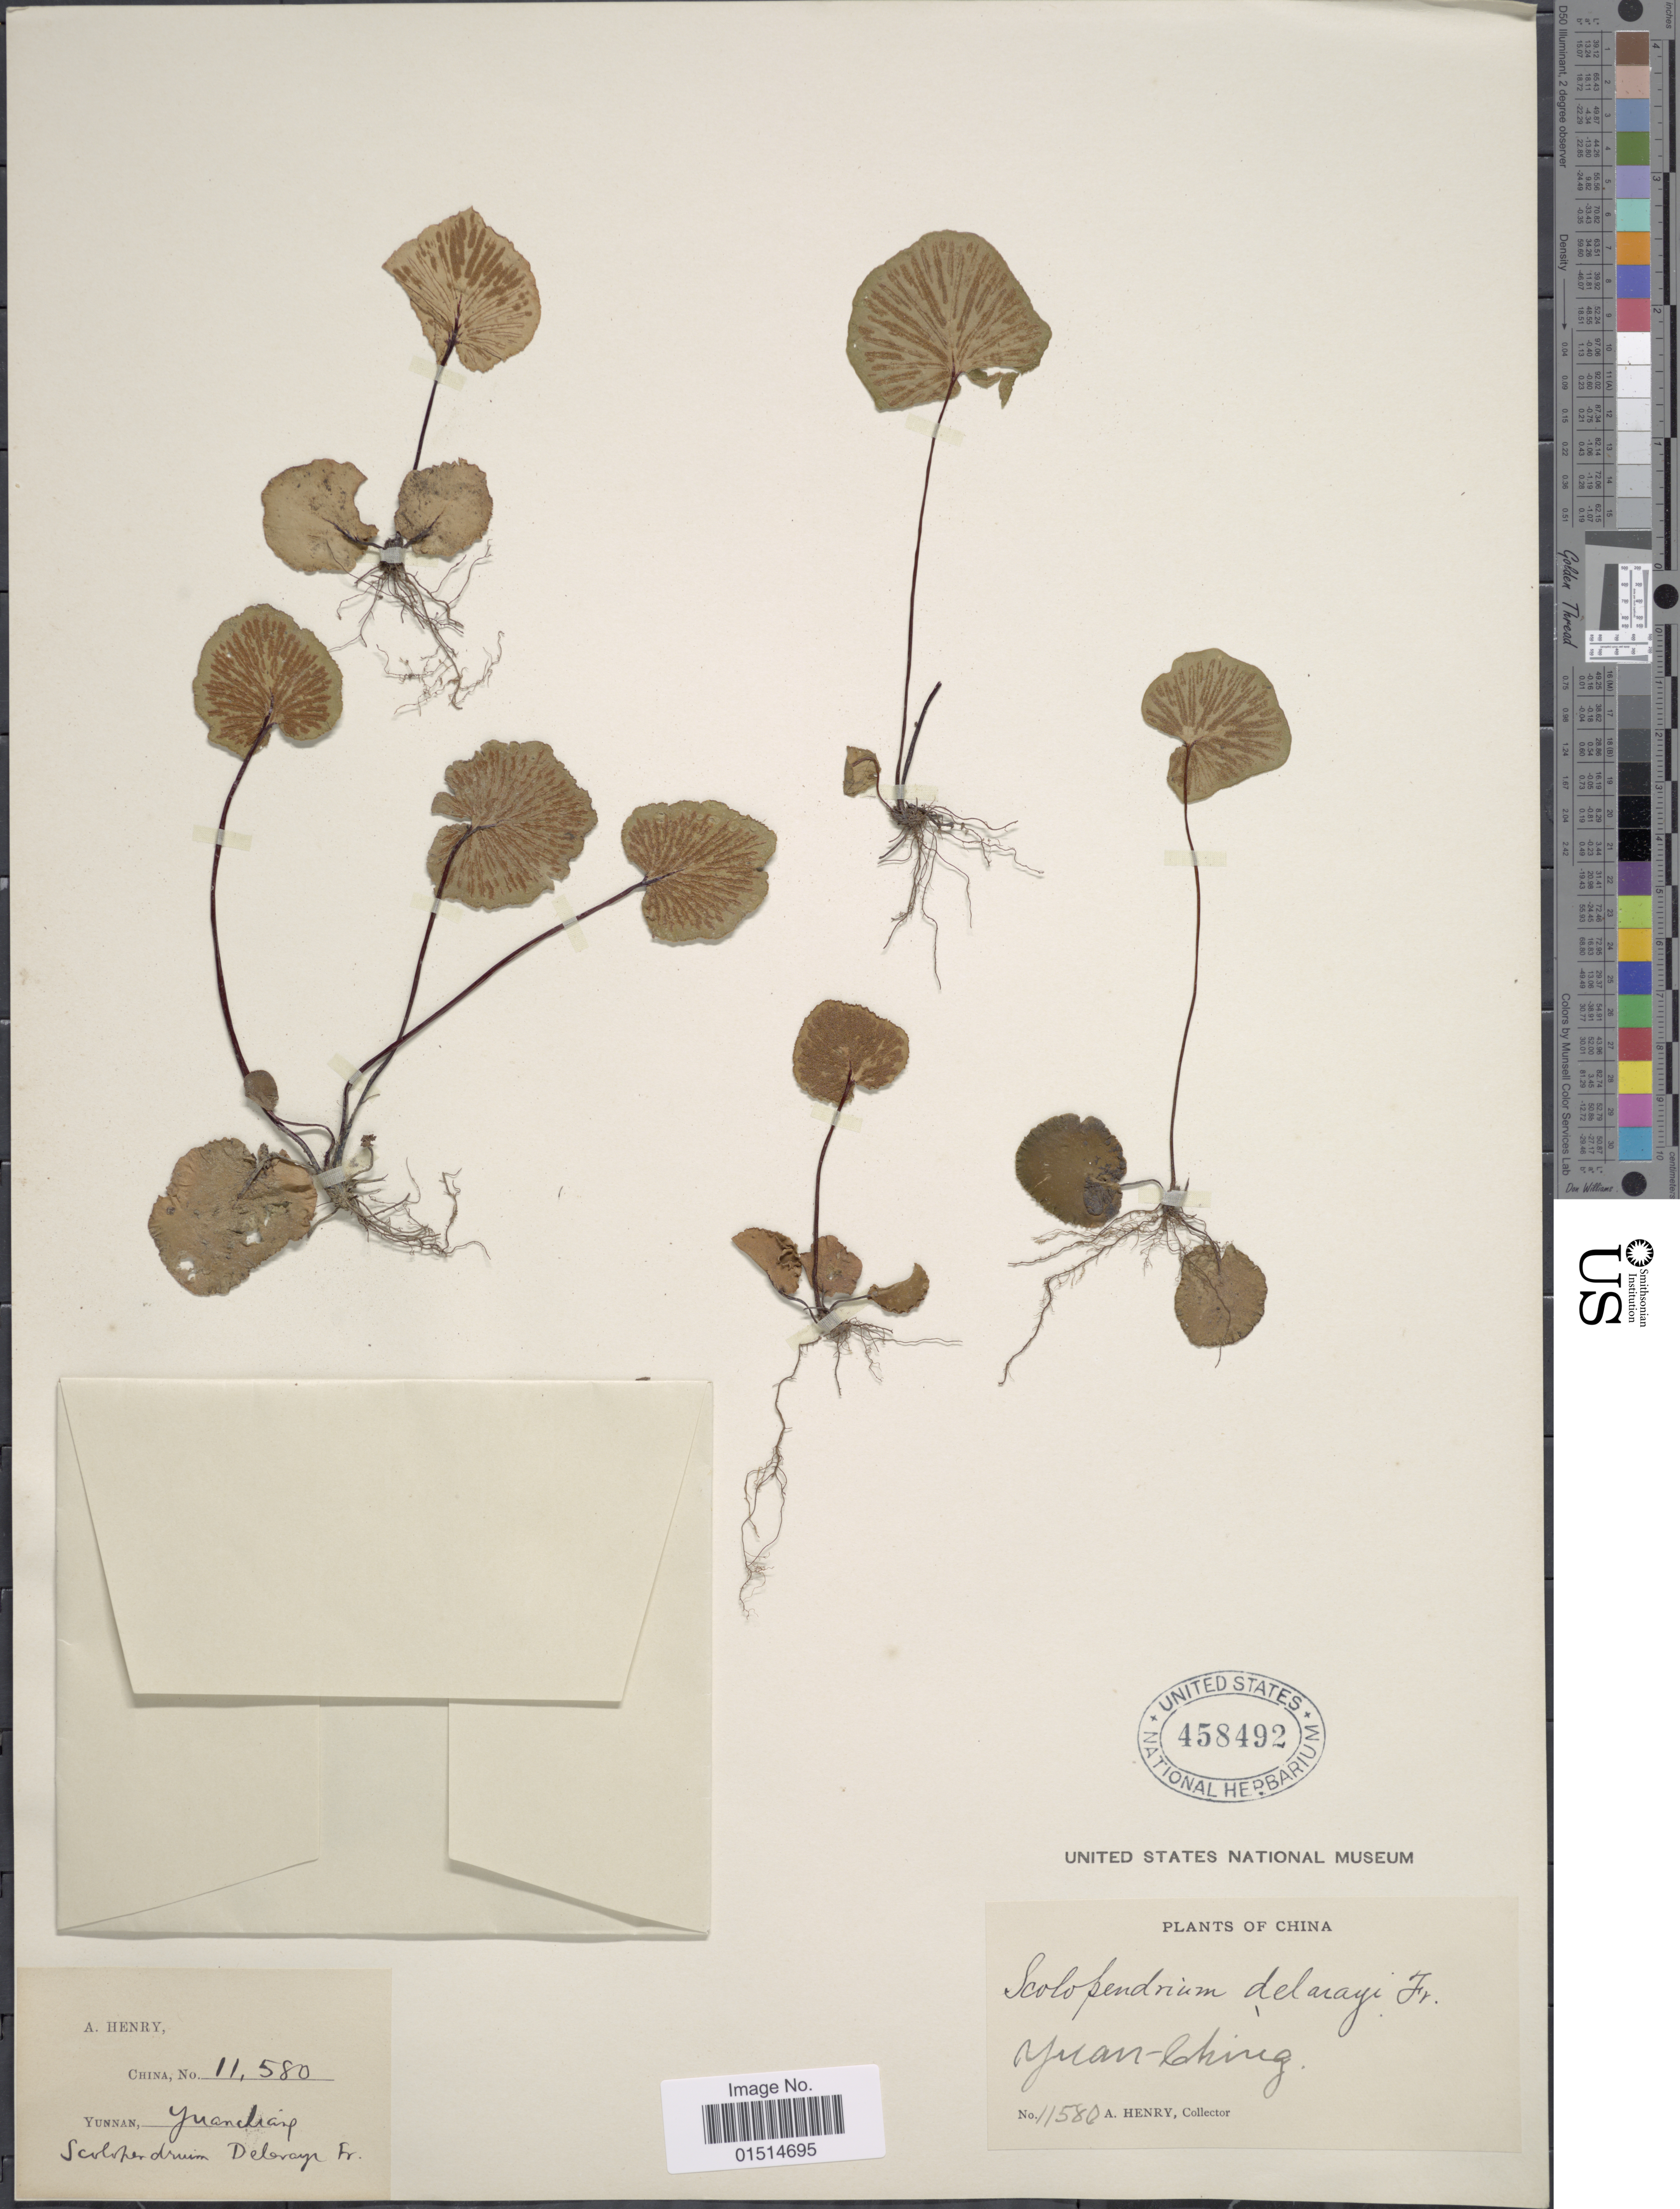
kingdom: Plantae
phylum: Tracheophyta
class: Polypodiopsida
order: Polypodiales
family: Aspleniaceae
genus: Asplenium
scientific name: Asplenium delavayi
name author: (Franch.) Copel.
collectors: A. Henry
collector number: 11580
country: China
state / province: Yunnan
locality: Yuan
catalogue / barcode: US 458492